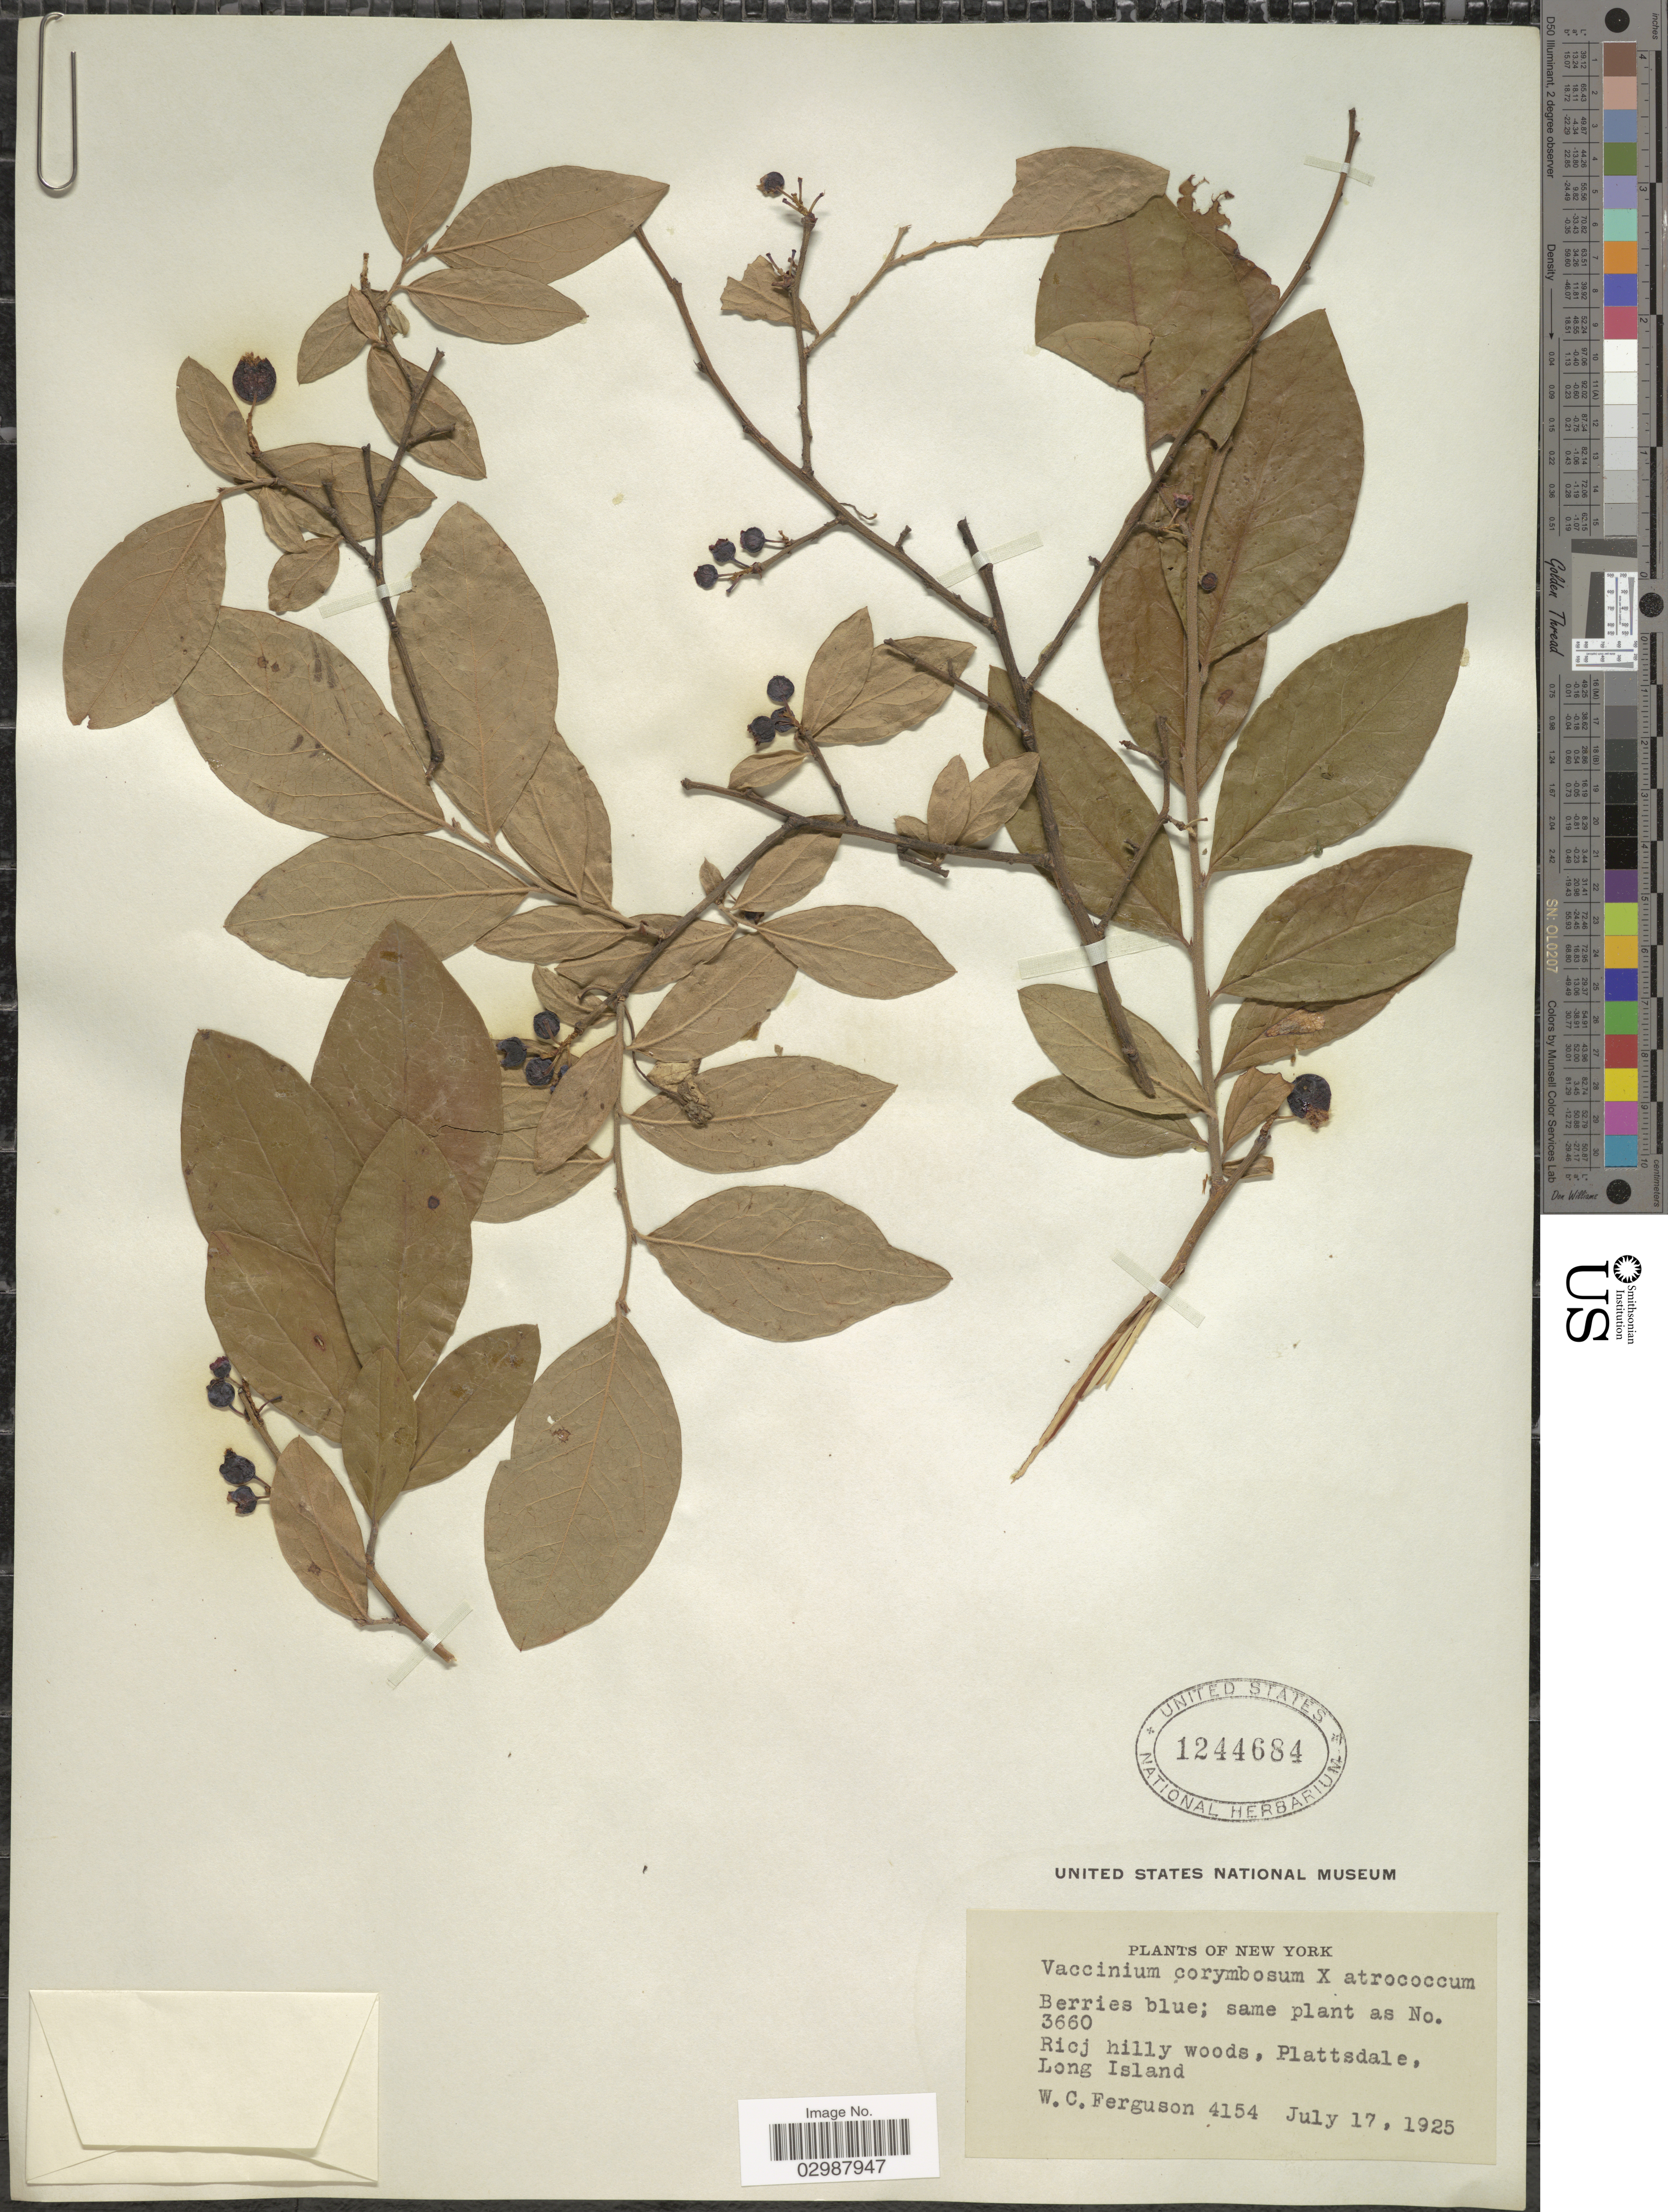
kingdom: Plantae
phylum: Tracheophyta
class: Magnoliopsida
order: Ericales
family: Ericaceae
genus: Vaccinium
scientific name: Vaccinium corymbosum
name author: L.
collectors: W. Ferguson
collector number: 4154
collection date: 1925-07-17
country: United States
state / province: New York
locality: Ricj hilly woods, Plattsdale, Long Island.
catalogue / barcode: US 1244684